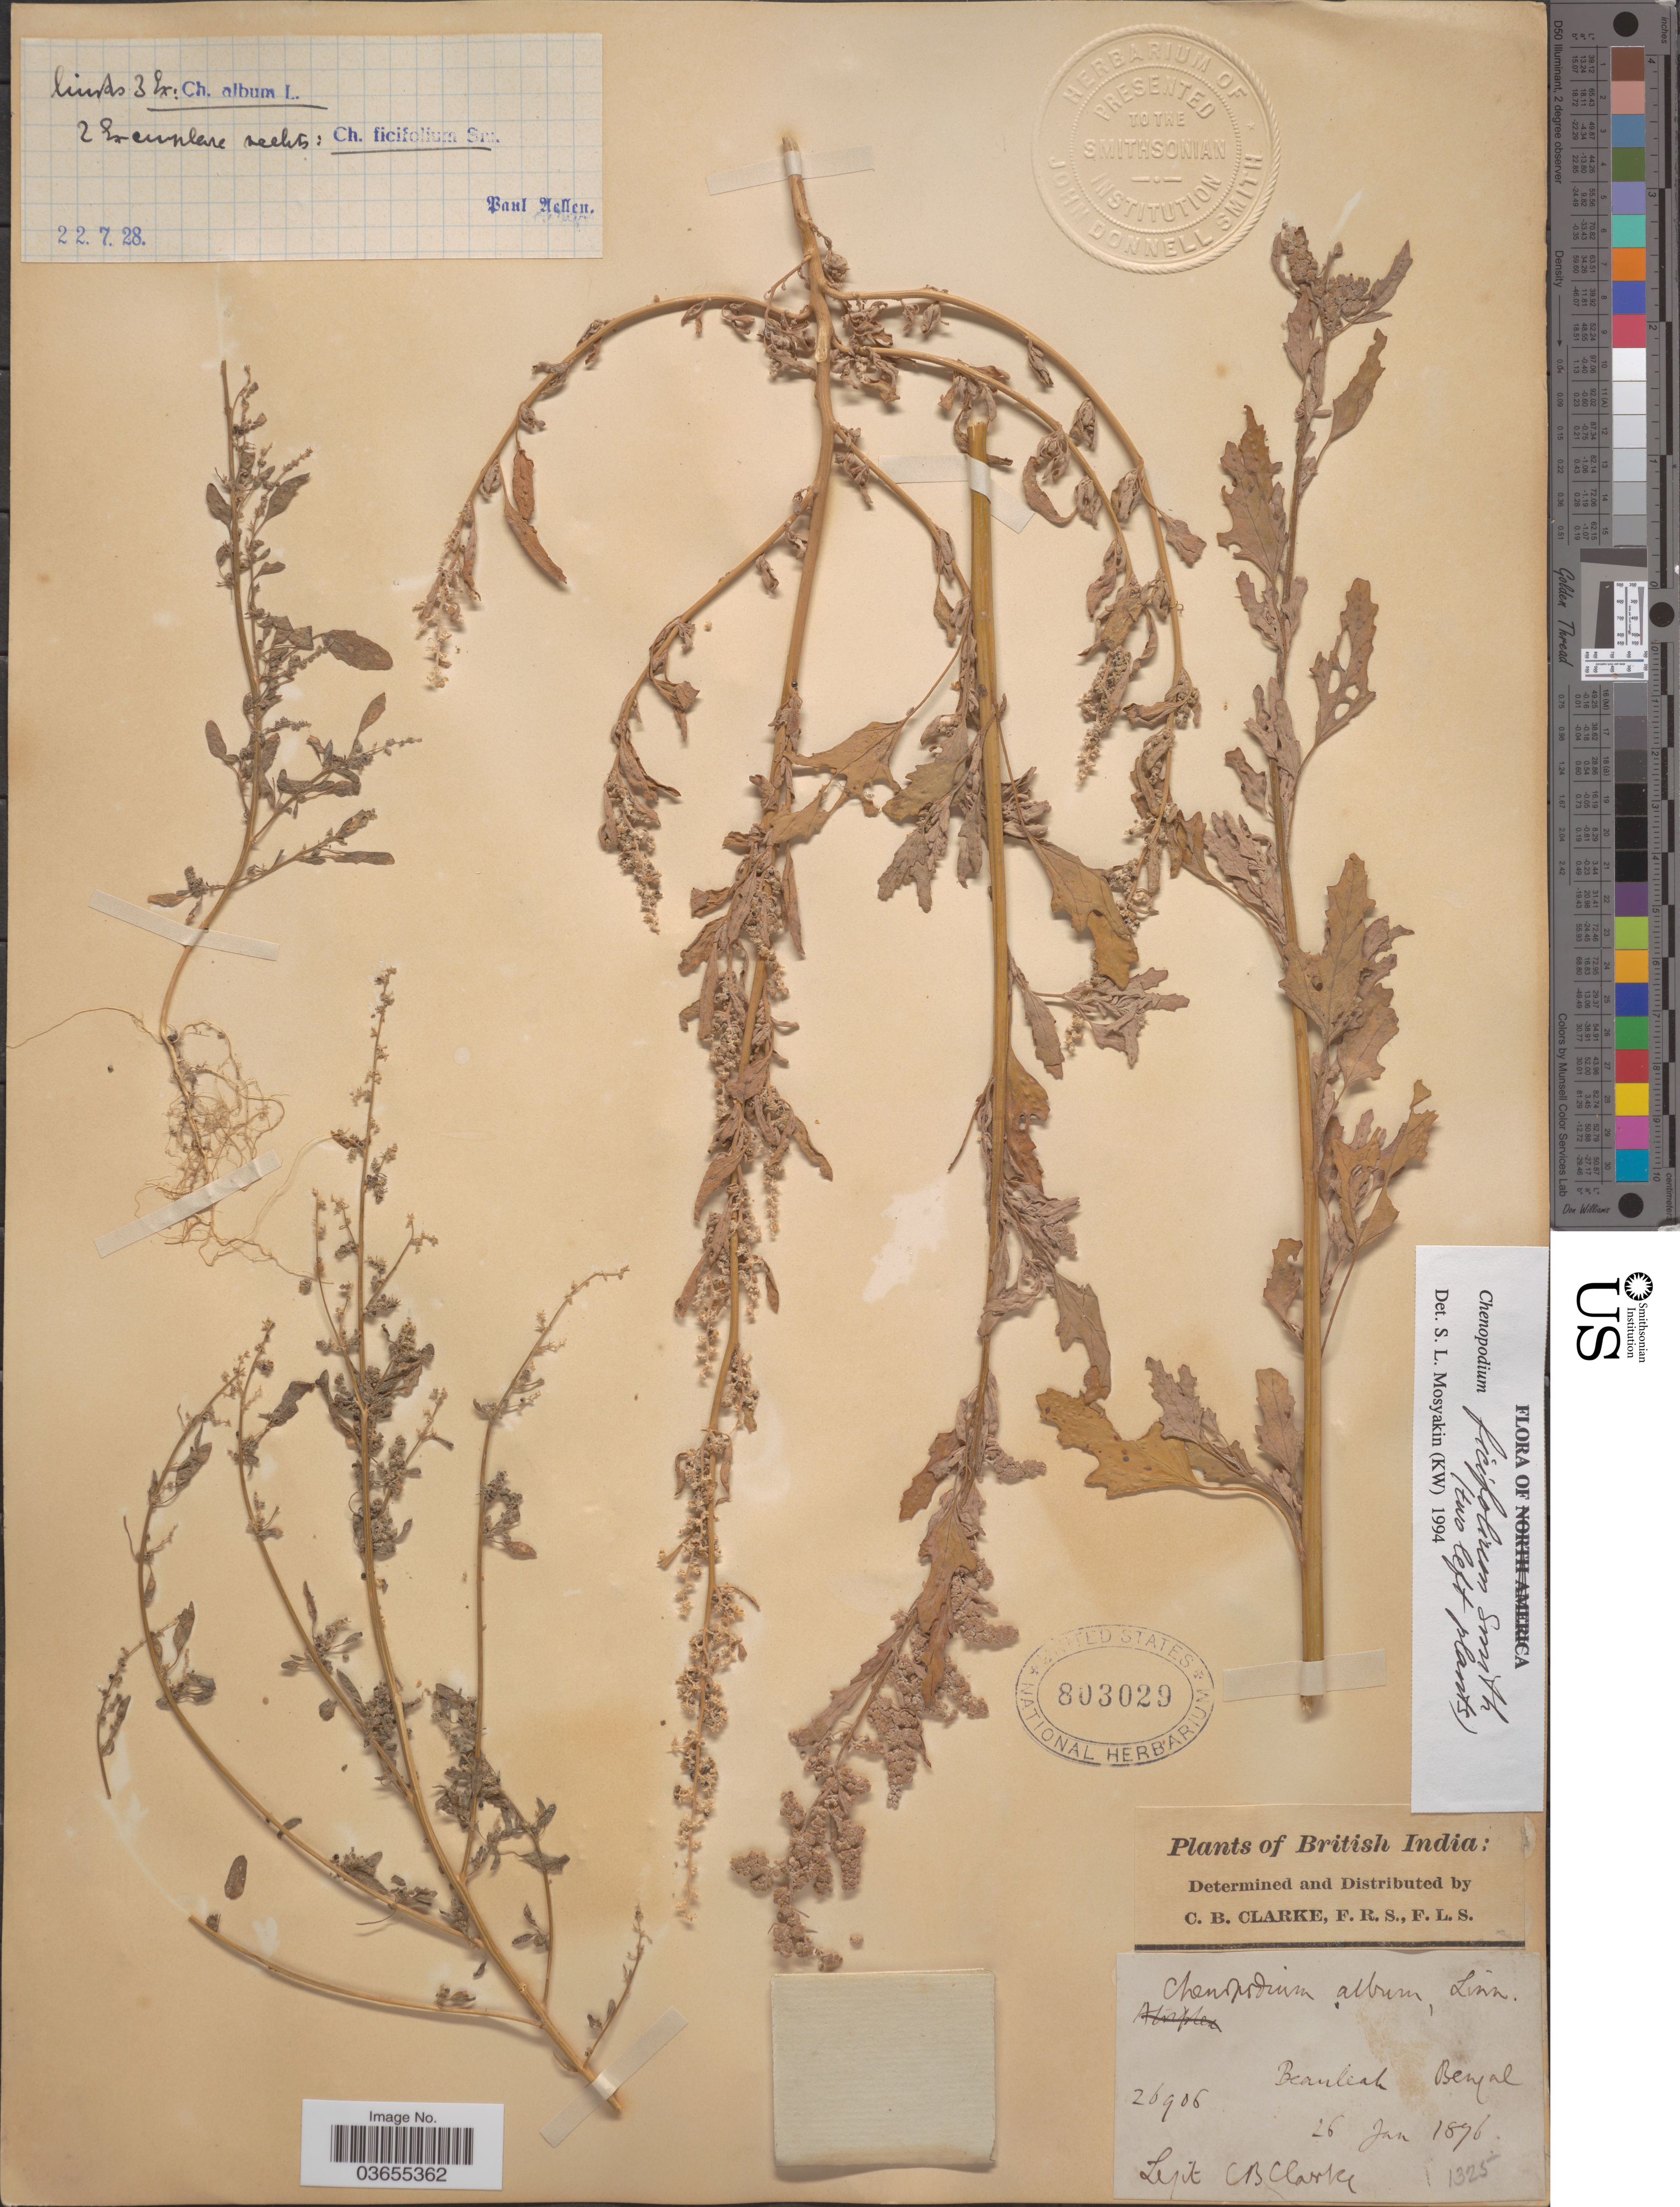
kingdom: Plantae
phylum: Tracheophyta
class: Magnoliopsida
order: Caryophyllales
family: Amaranthaceae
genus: Chenopodium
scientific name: Chenopodium ficifolium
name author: Sm.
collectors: C. B. Clarke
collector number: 26906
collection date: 1896-01-26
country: India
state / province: West Bengal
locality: British India. Beauleah Bengal.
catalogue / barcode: US 803029